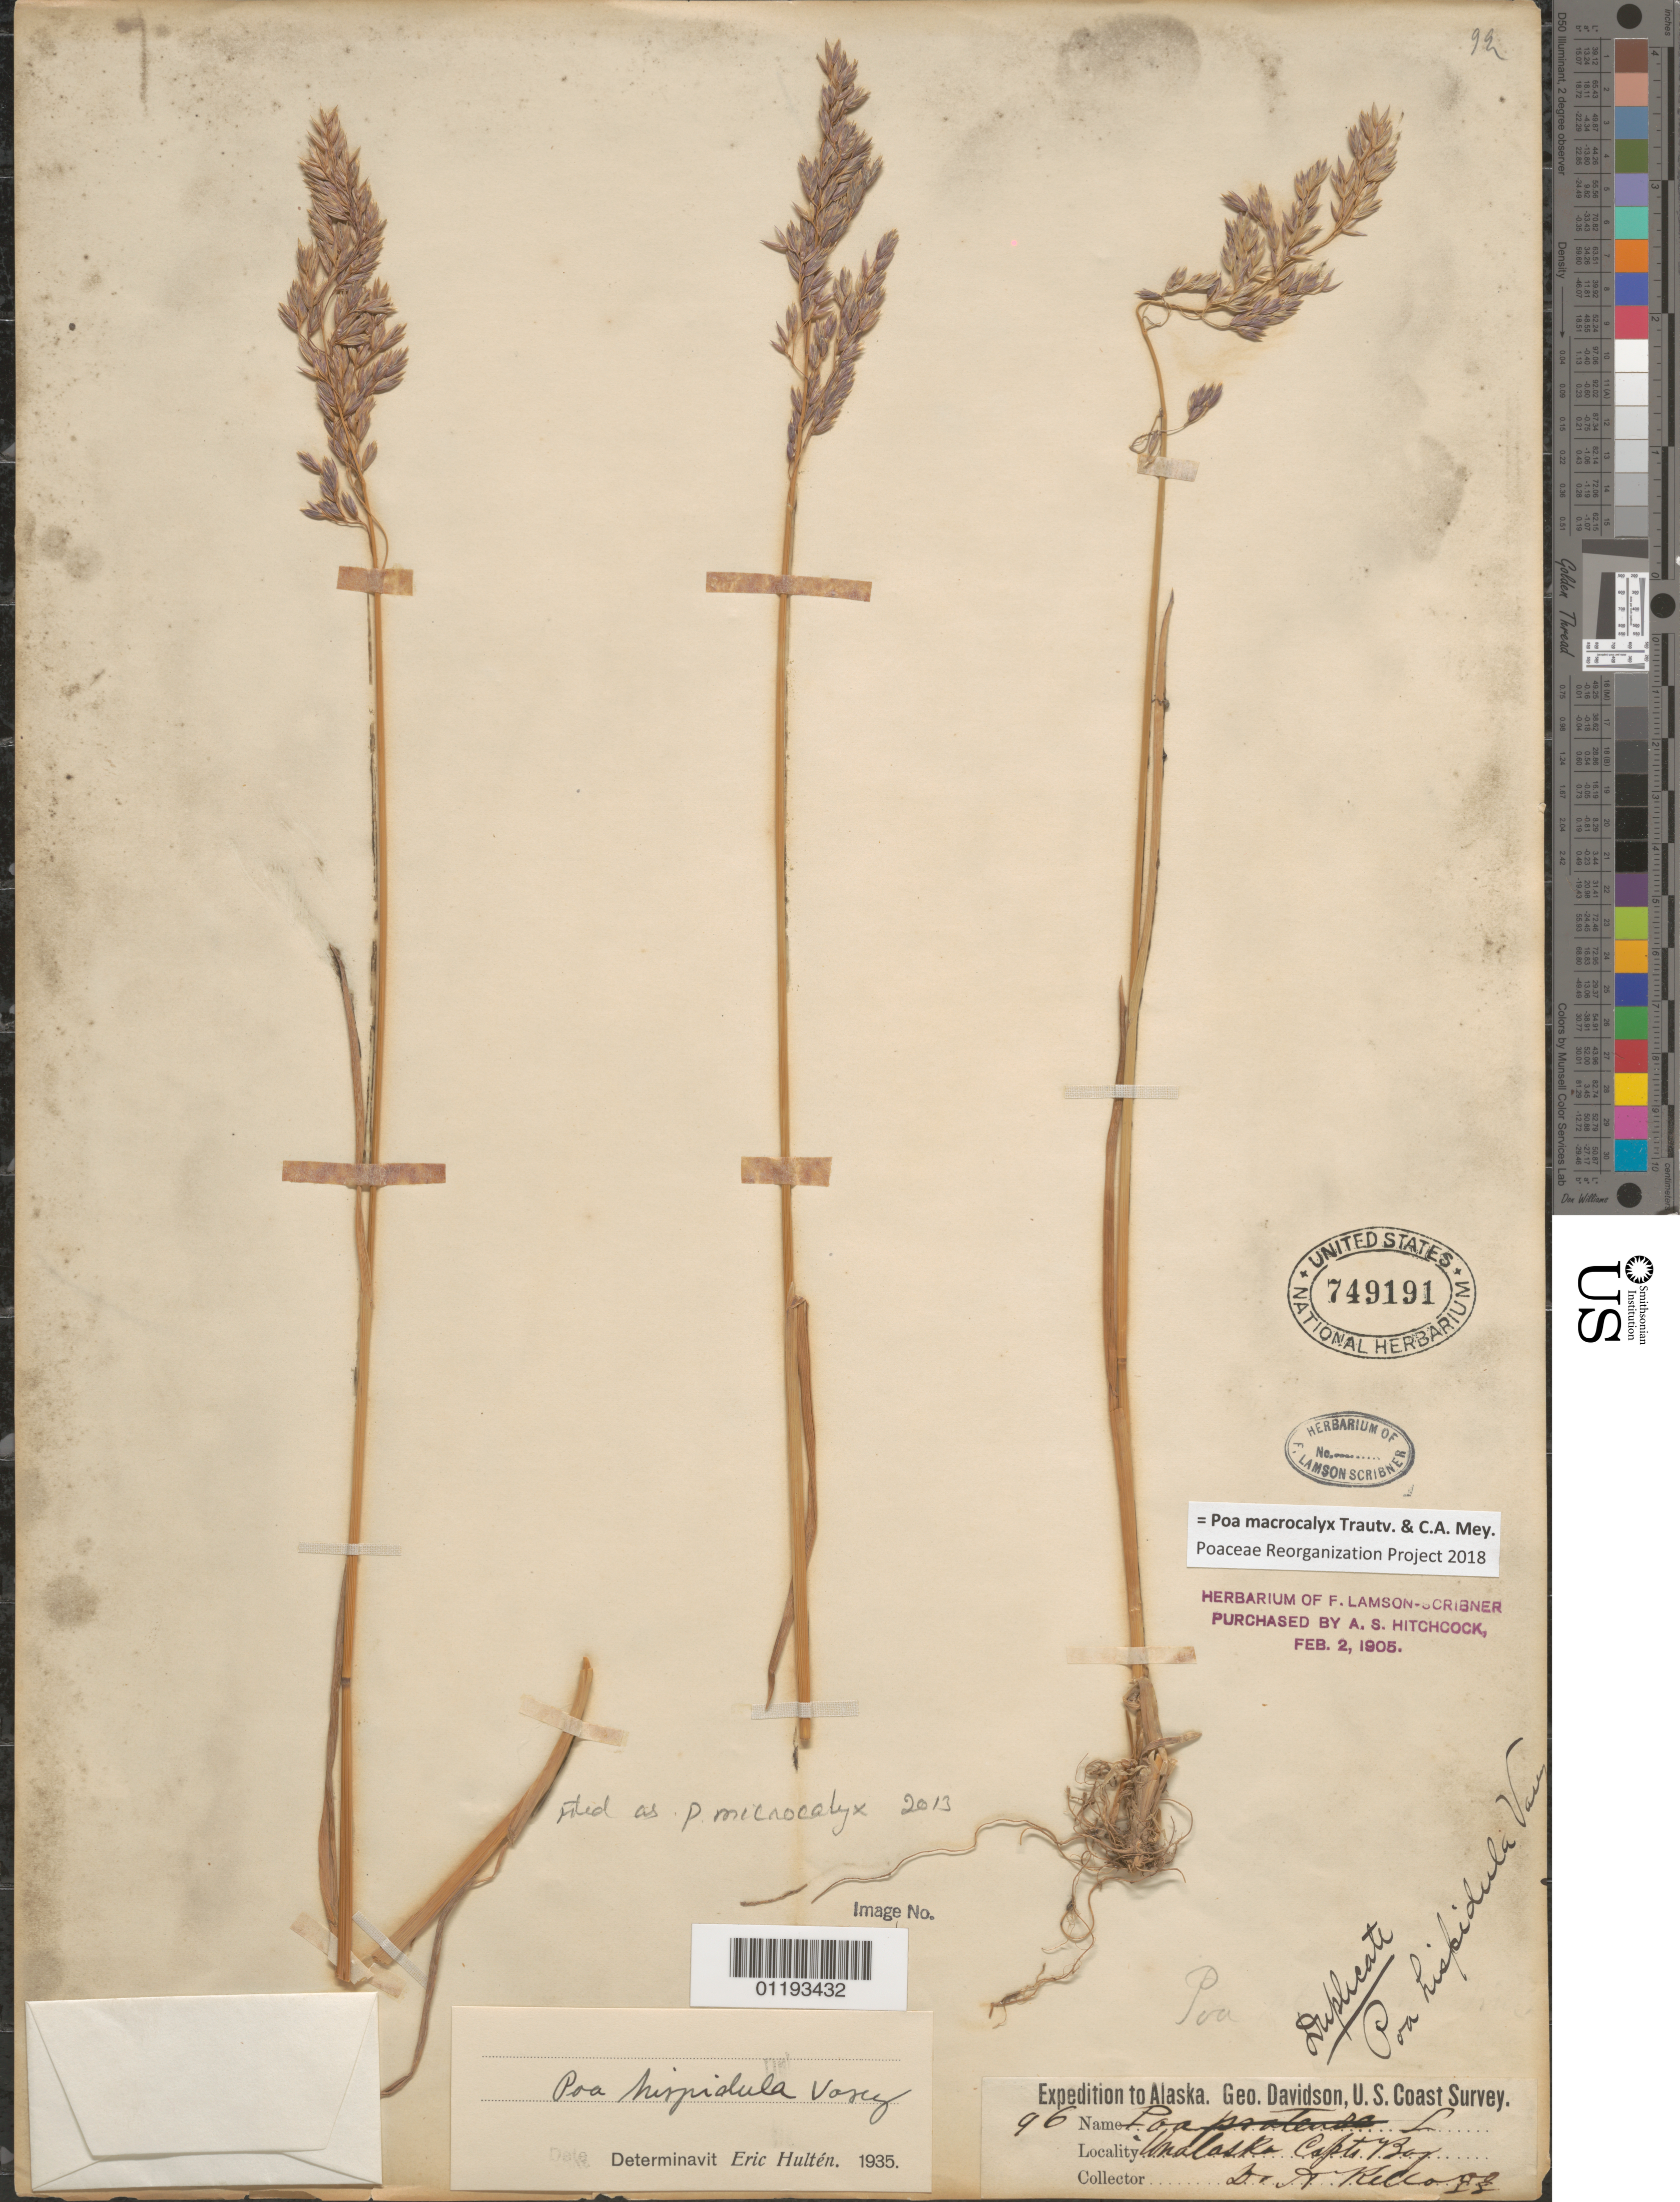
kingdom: Plantae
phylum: Tracheophyta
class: Liliopsida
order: Poales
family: Poaceae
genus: Poa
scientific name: Poa macrocalyx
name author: Trautv. & C.A. Mey.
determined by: Poaceae Reorganization Project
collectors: A. Kellogg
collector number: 96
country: United States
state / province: Alaska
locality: Unalaska.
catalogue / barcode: US 749191